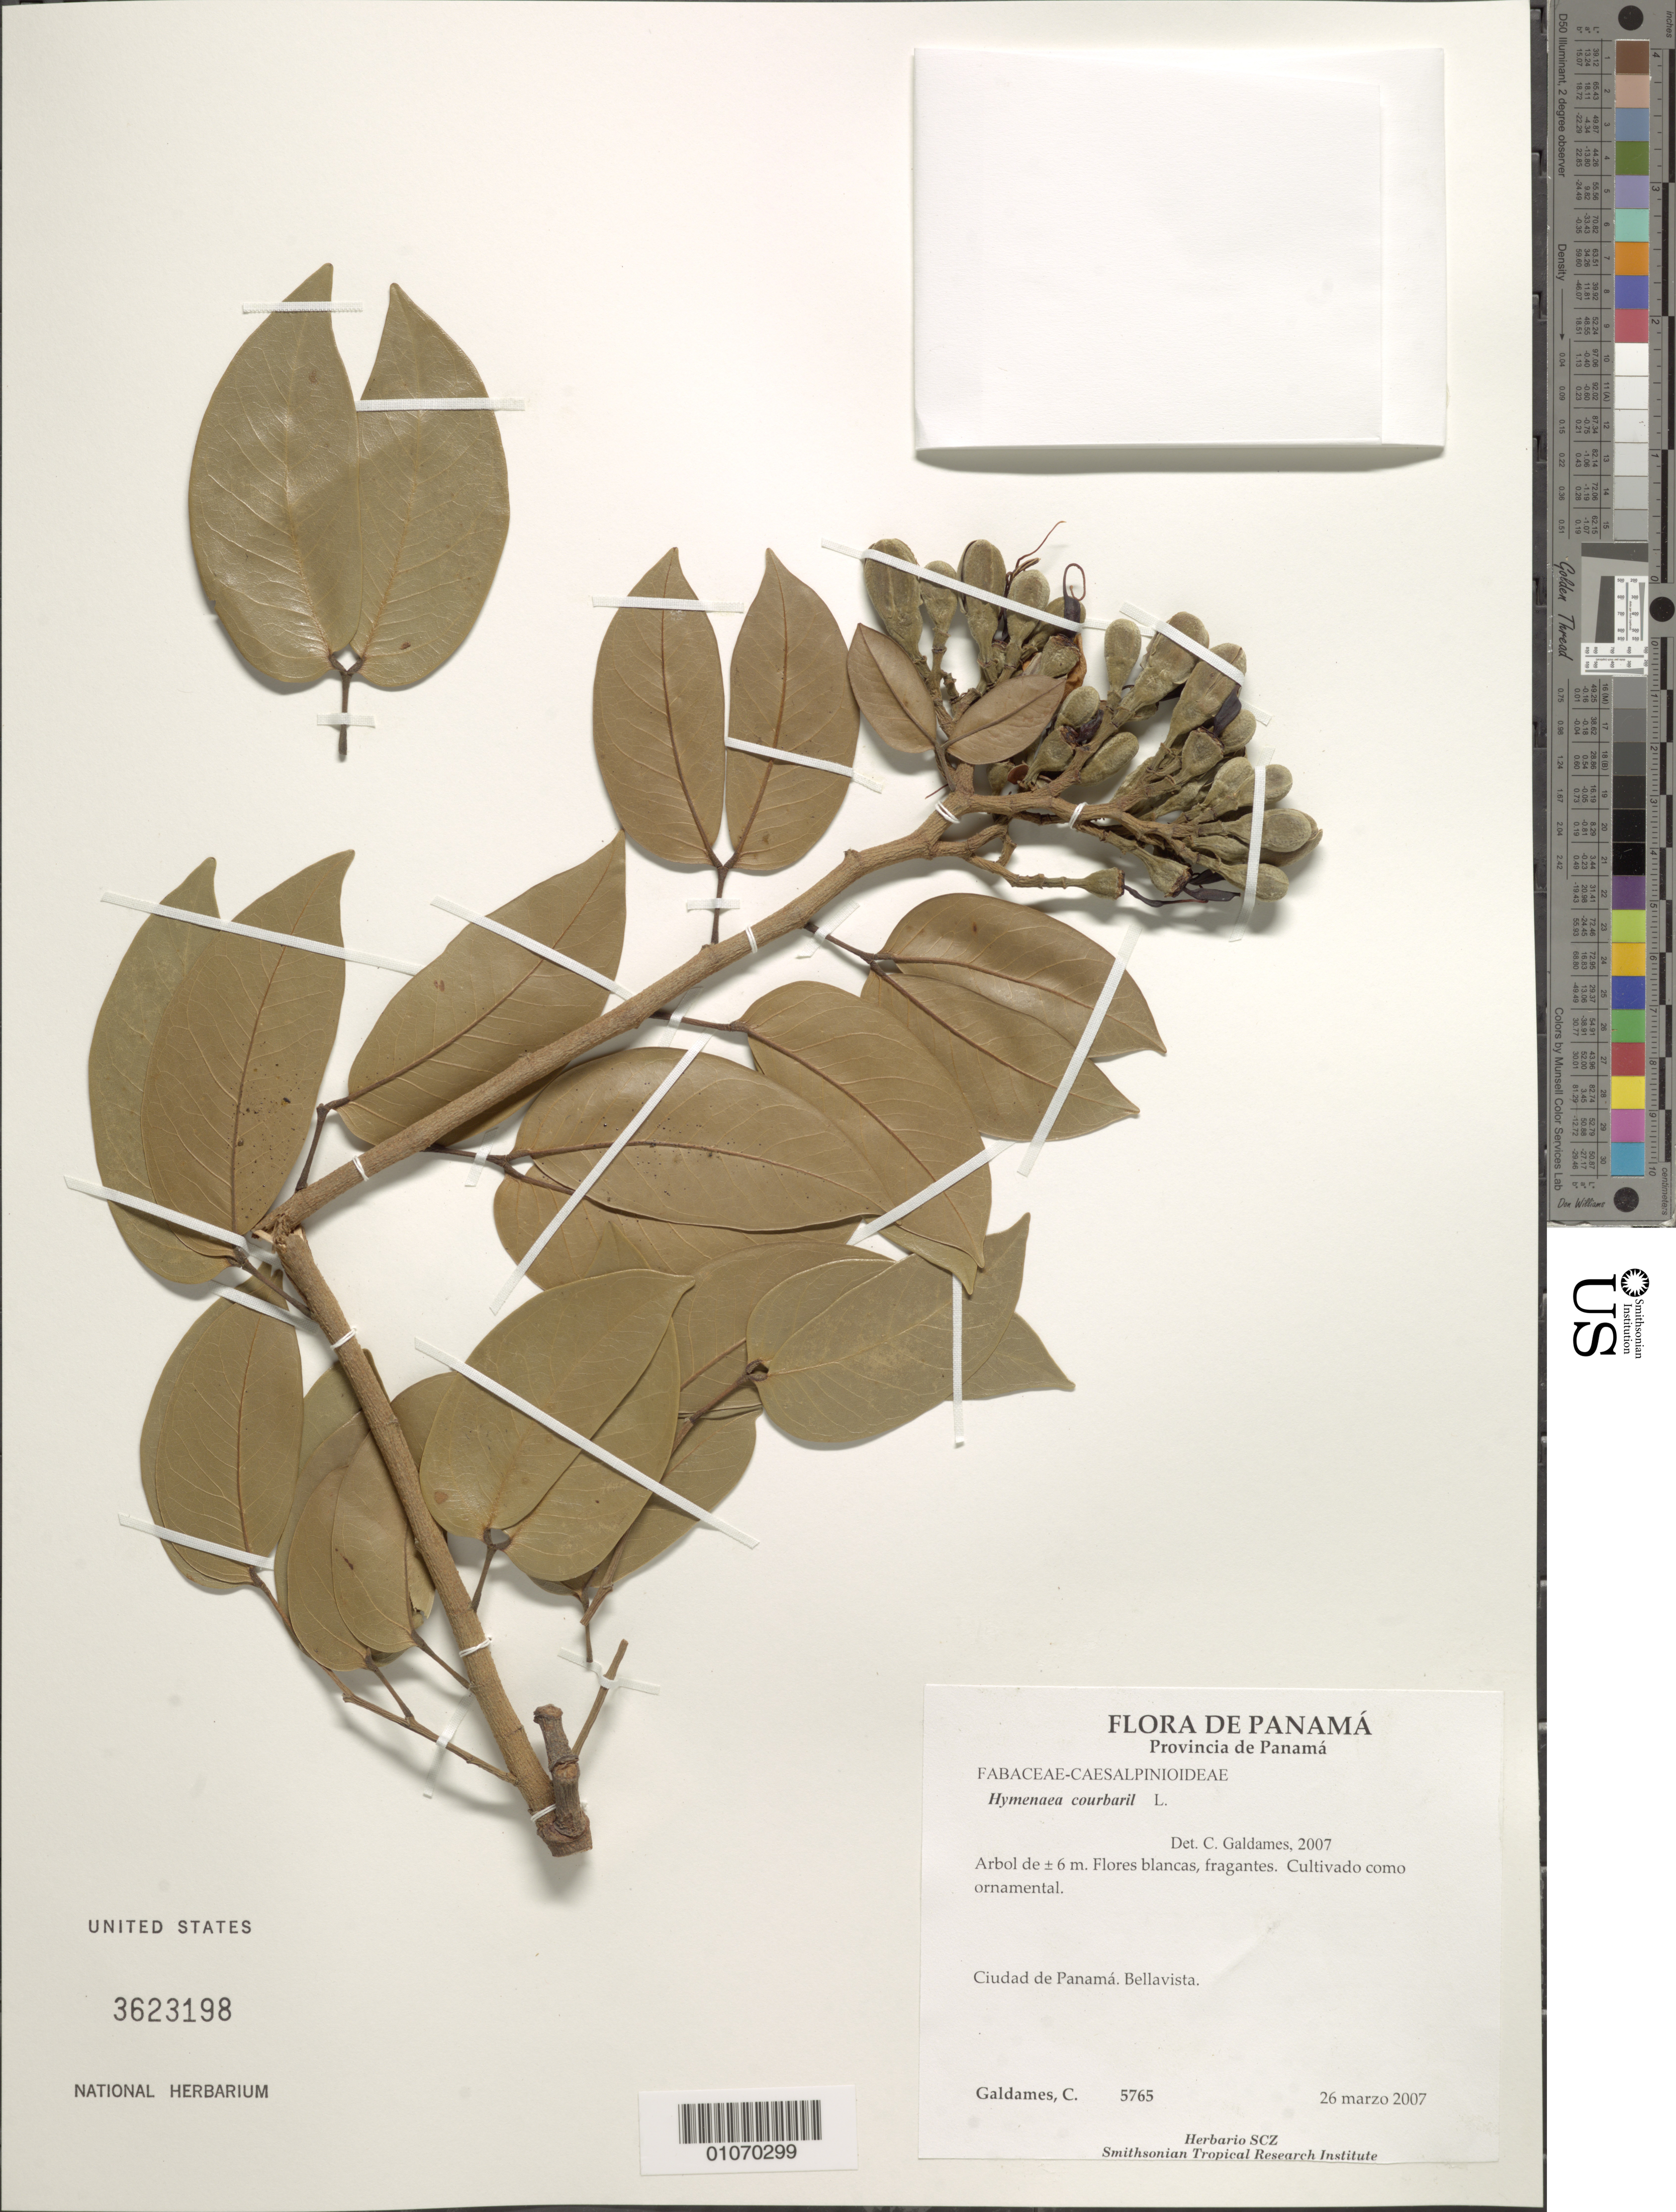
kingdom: Plantae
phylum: Tracheophyta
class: Magnoliopsida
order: Fabales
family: Fabaceae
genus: Hymenaea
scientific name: Hymenaea courbaril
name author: L.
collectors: C. Galdames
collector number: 5765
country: Panama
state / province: Panamá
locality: Ciudad de Panamal, Bellavista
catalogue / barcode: US 3623198